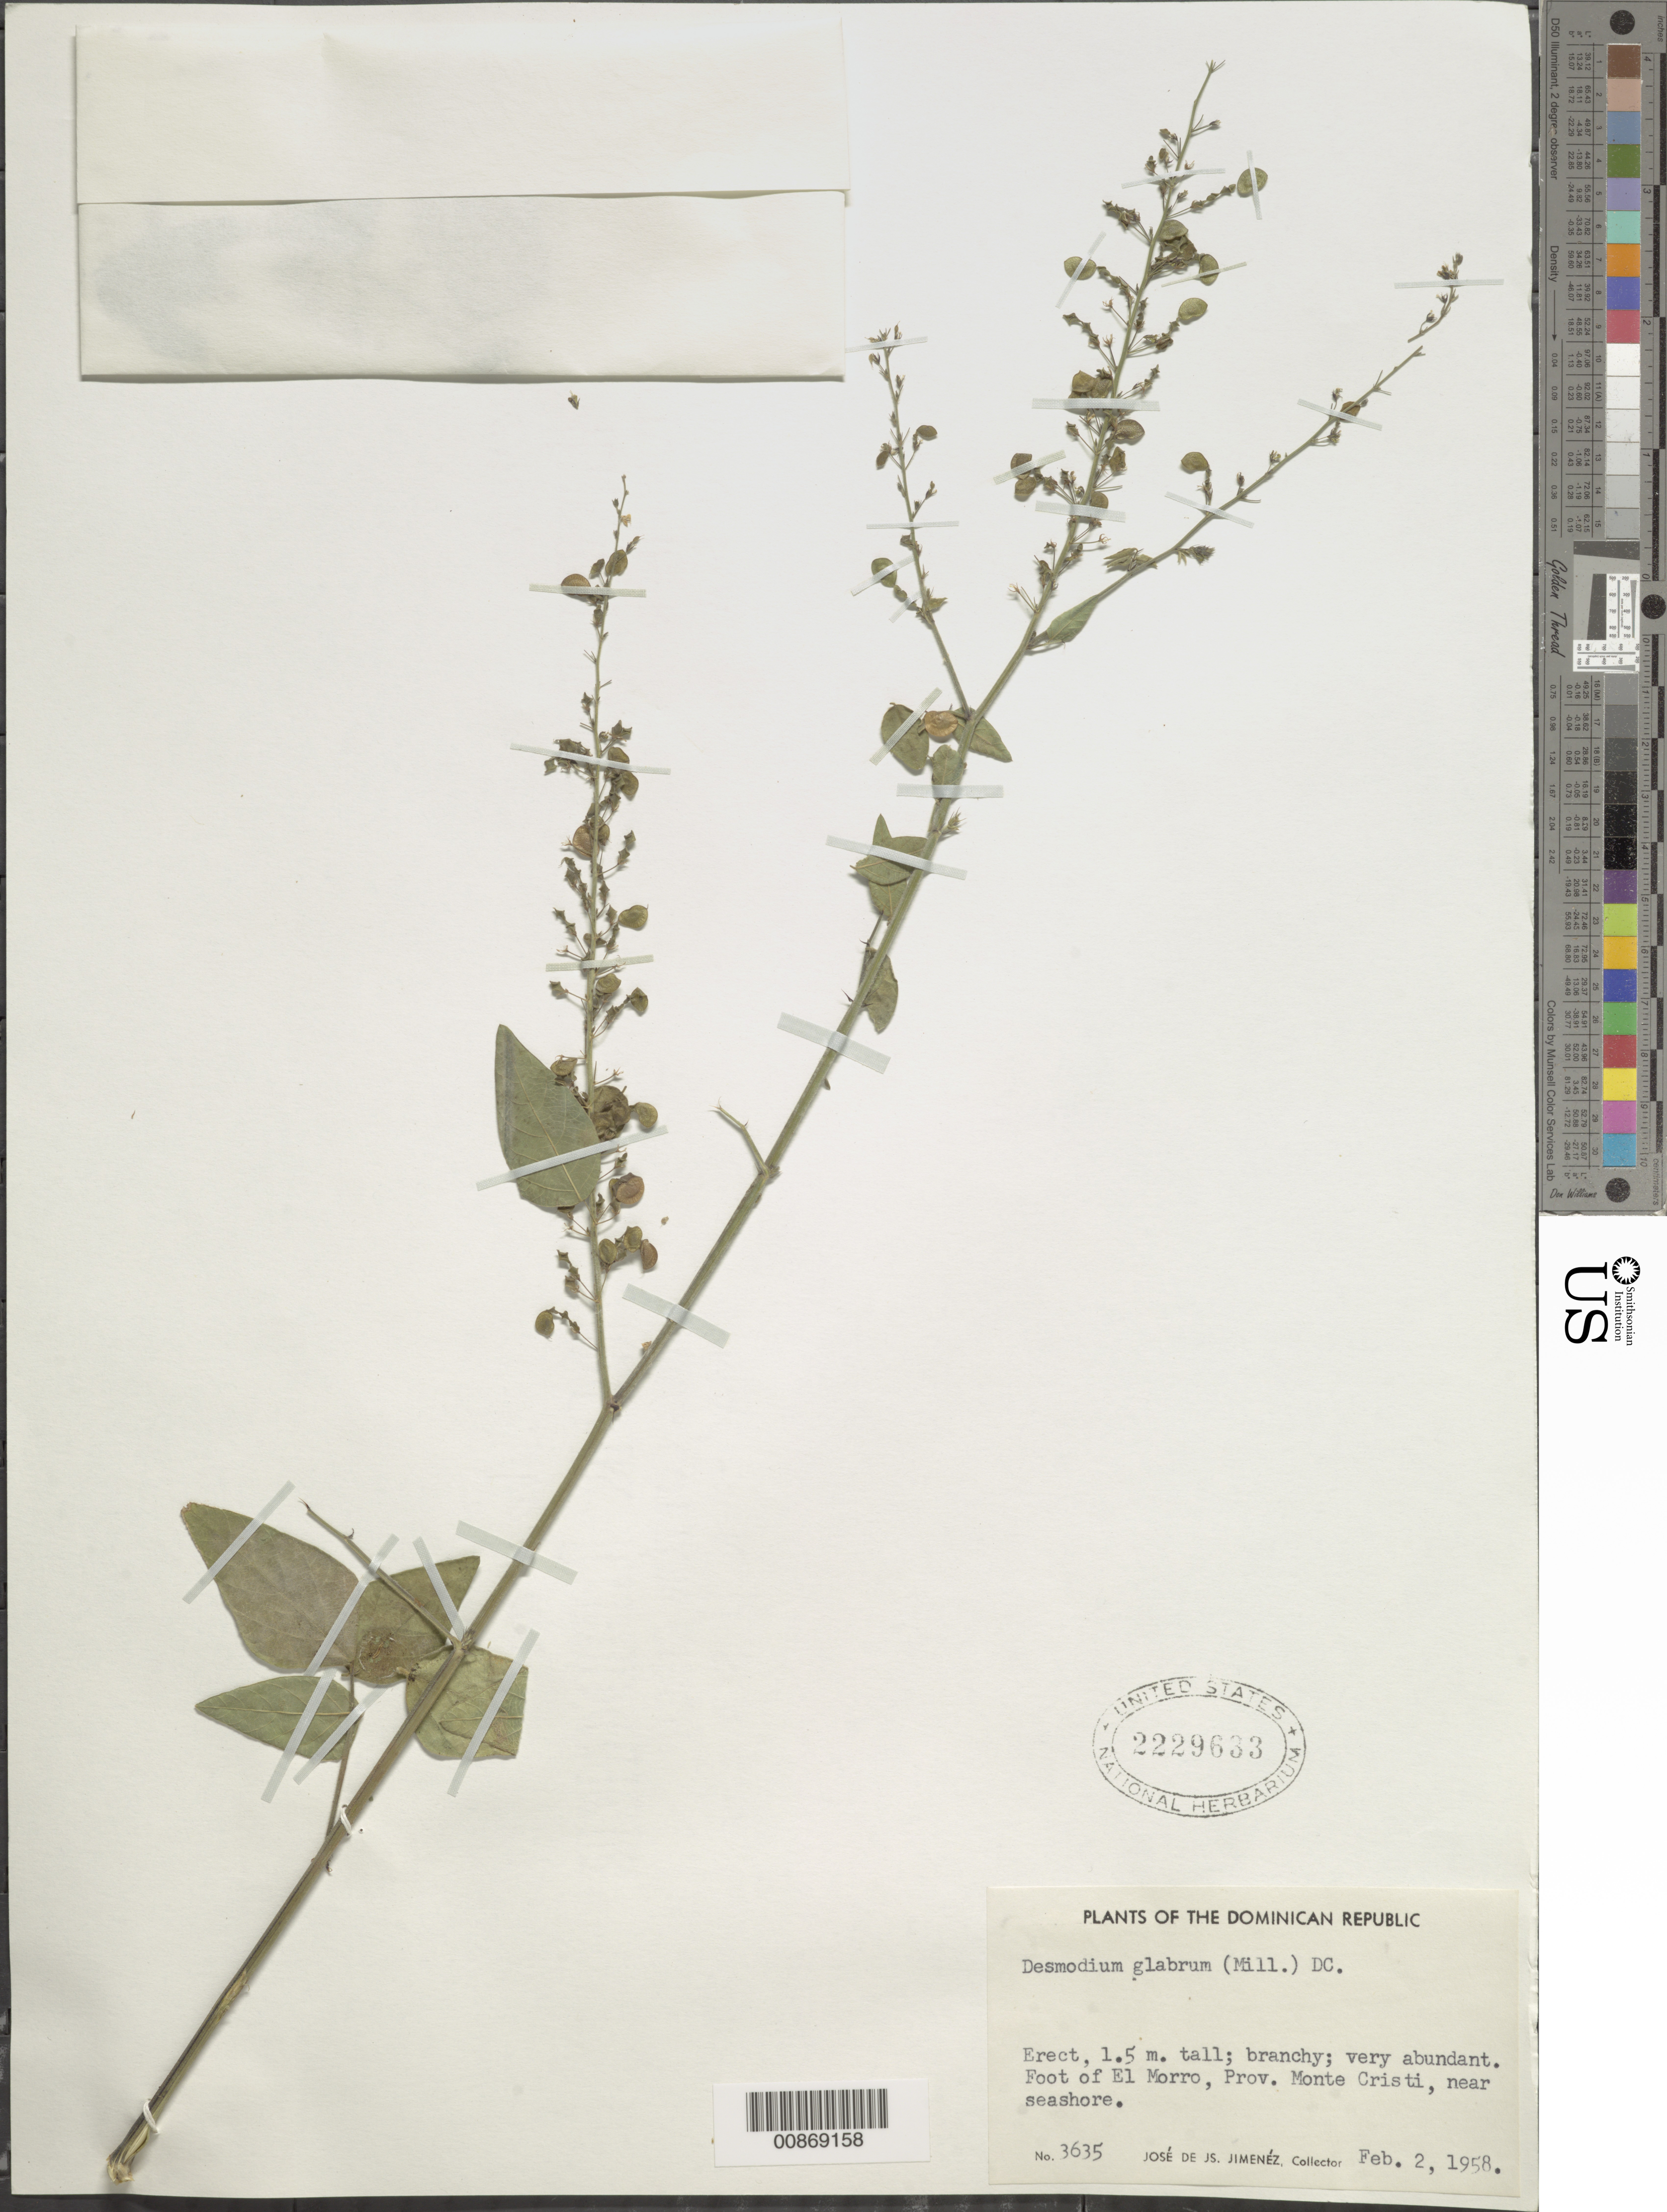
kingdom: Plantae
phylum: Tracheophyta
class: Magnoliopsida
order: Fabales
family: Fabaceae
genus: Desmodium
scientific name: Desmodium glabrum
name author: (Mill.) DC.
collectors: J. J. Jiménez Almonte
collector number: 3635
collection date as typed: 02 Feb 1958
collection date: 1958-02-02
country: Dominican Republic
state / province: Monte Cristi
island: Hispaniola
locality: Foot of El Morro.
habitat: Near seashore.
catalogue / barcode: US 2229633